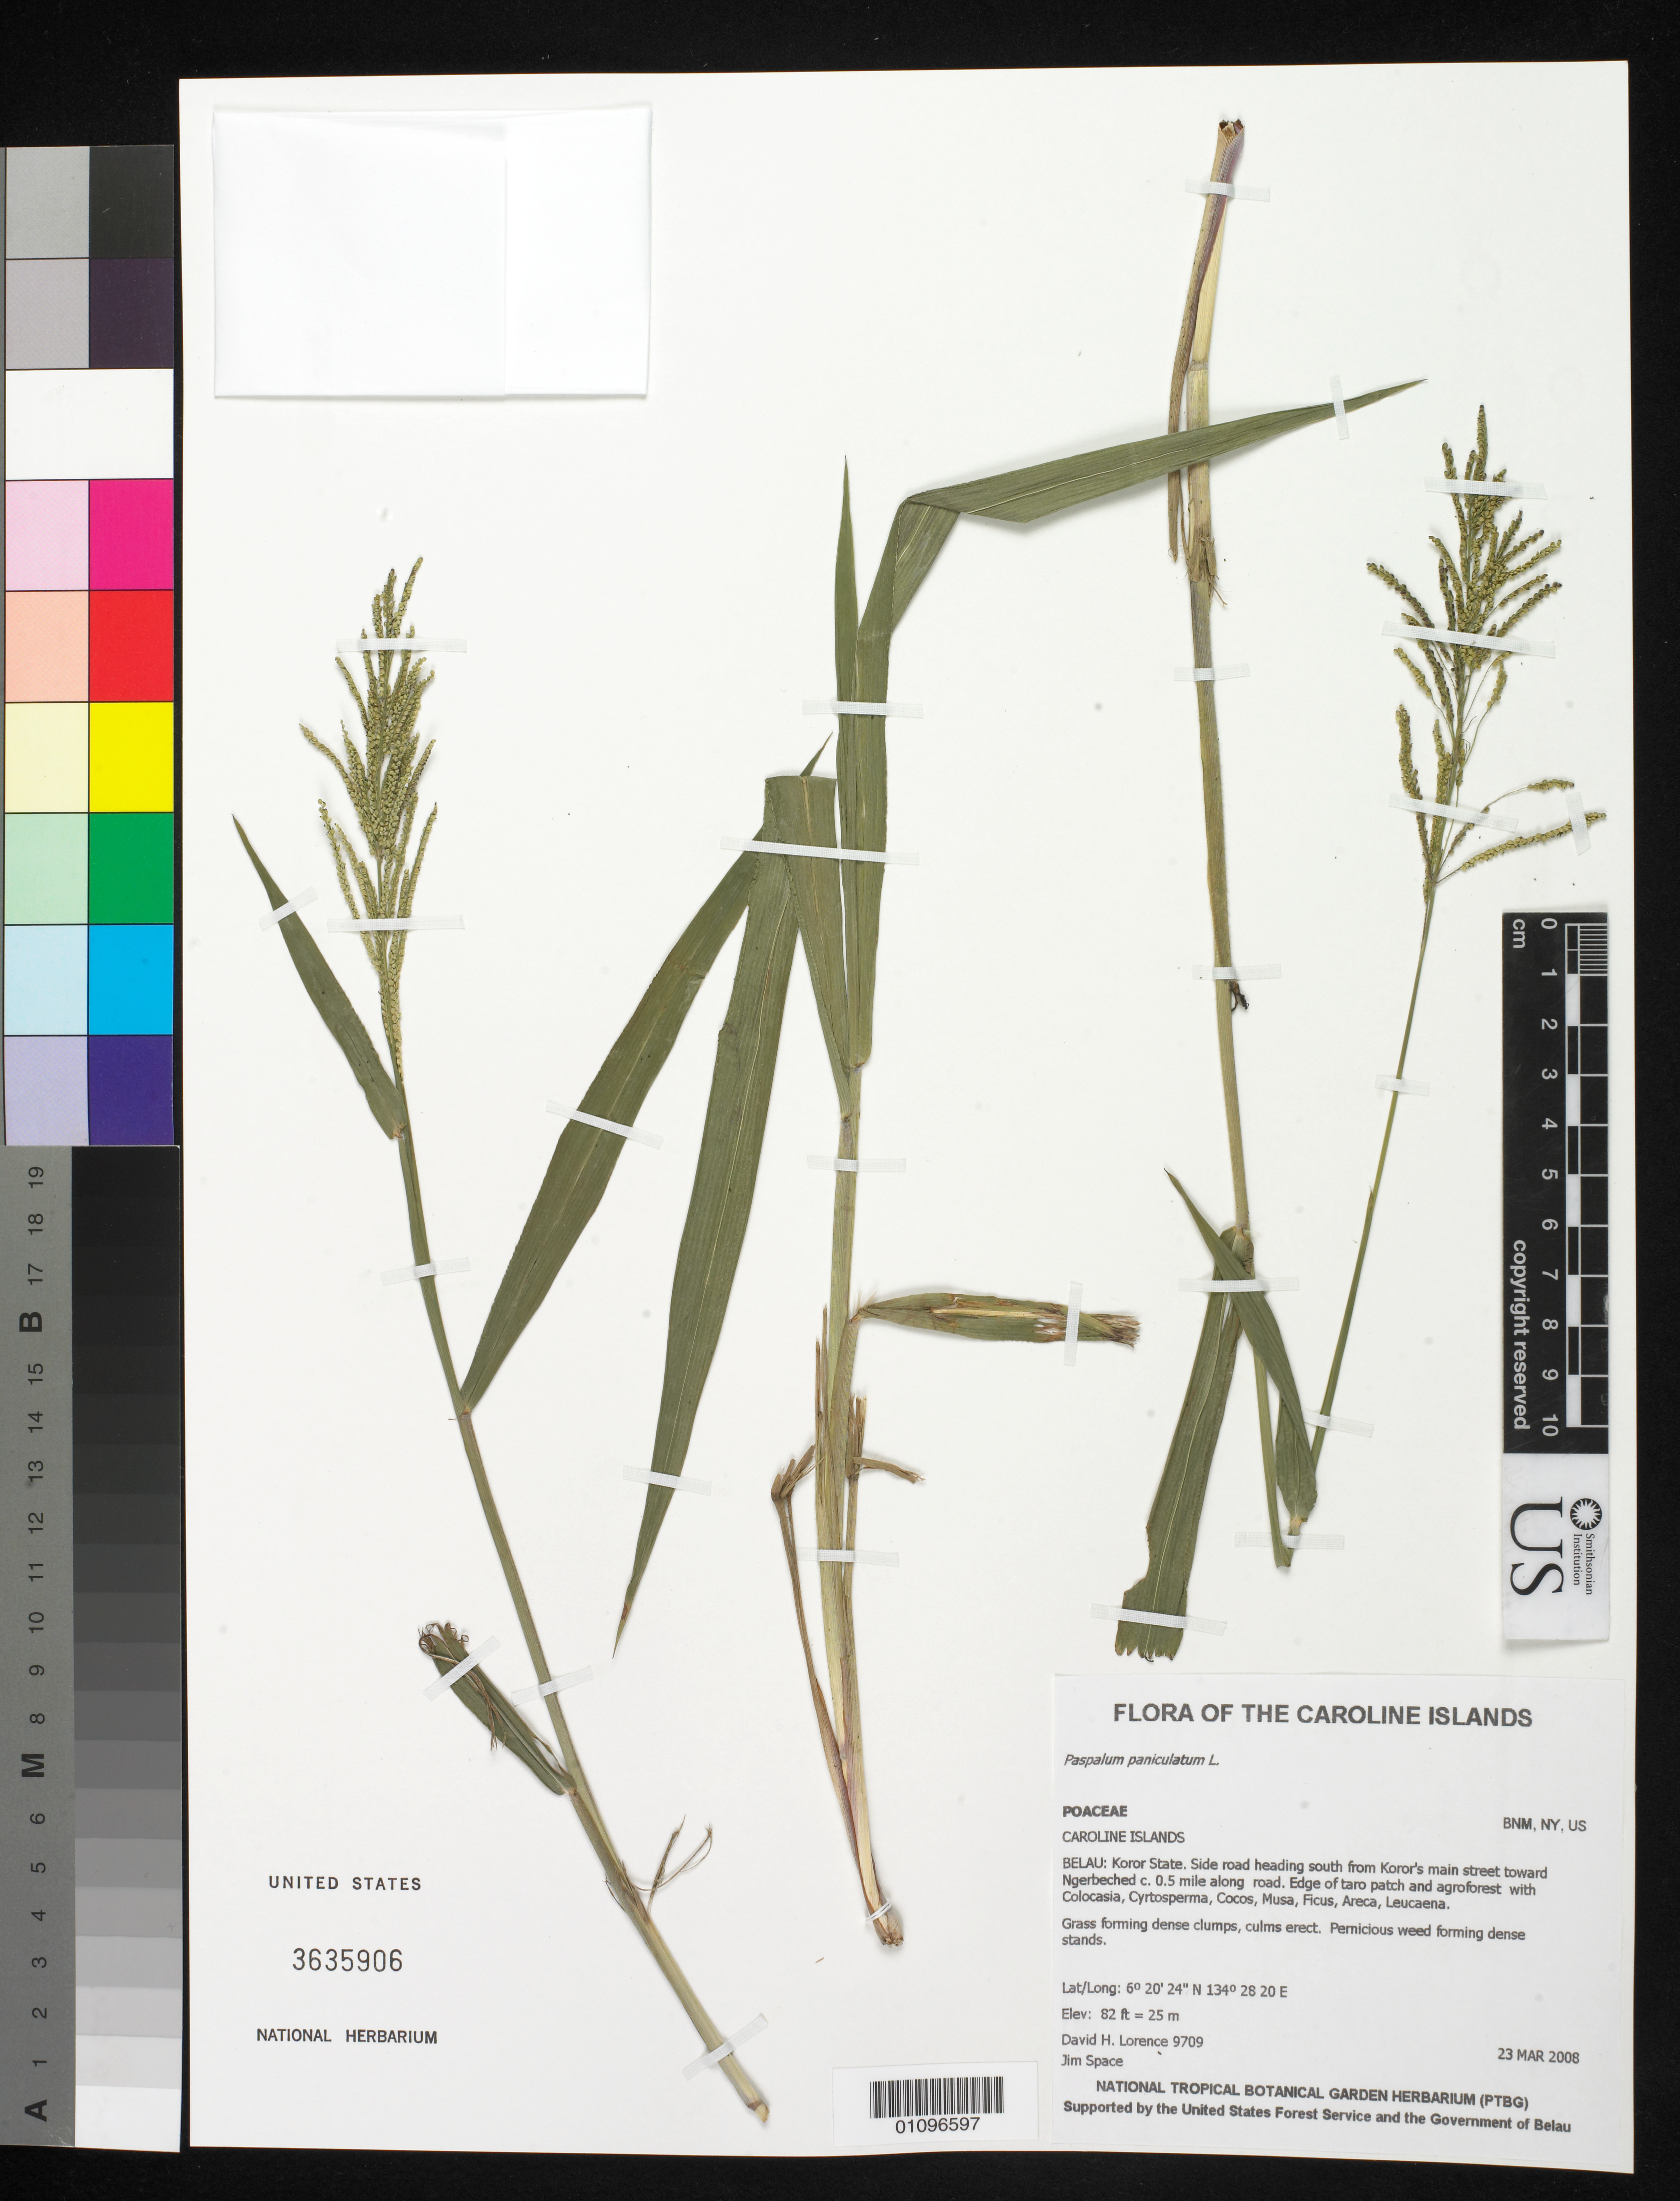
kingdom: Plantae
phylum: Tracheophyta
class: Liliopsida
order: Poales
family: Poaceae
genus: Paspalum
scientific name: Paspalum paniculatum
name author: L.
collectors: D. Lorence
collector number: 9709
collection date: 2008-03-23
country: Palau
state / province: Koror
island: Oreor (Koror)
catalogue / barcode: US 3635906